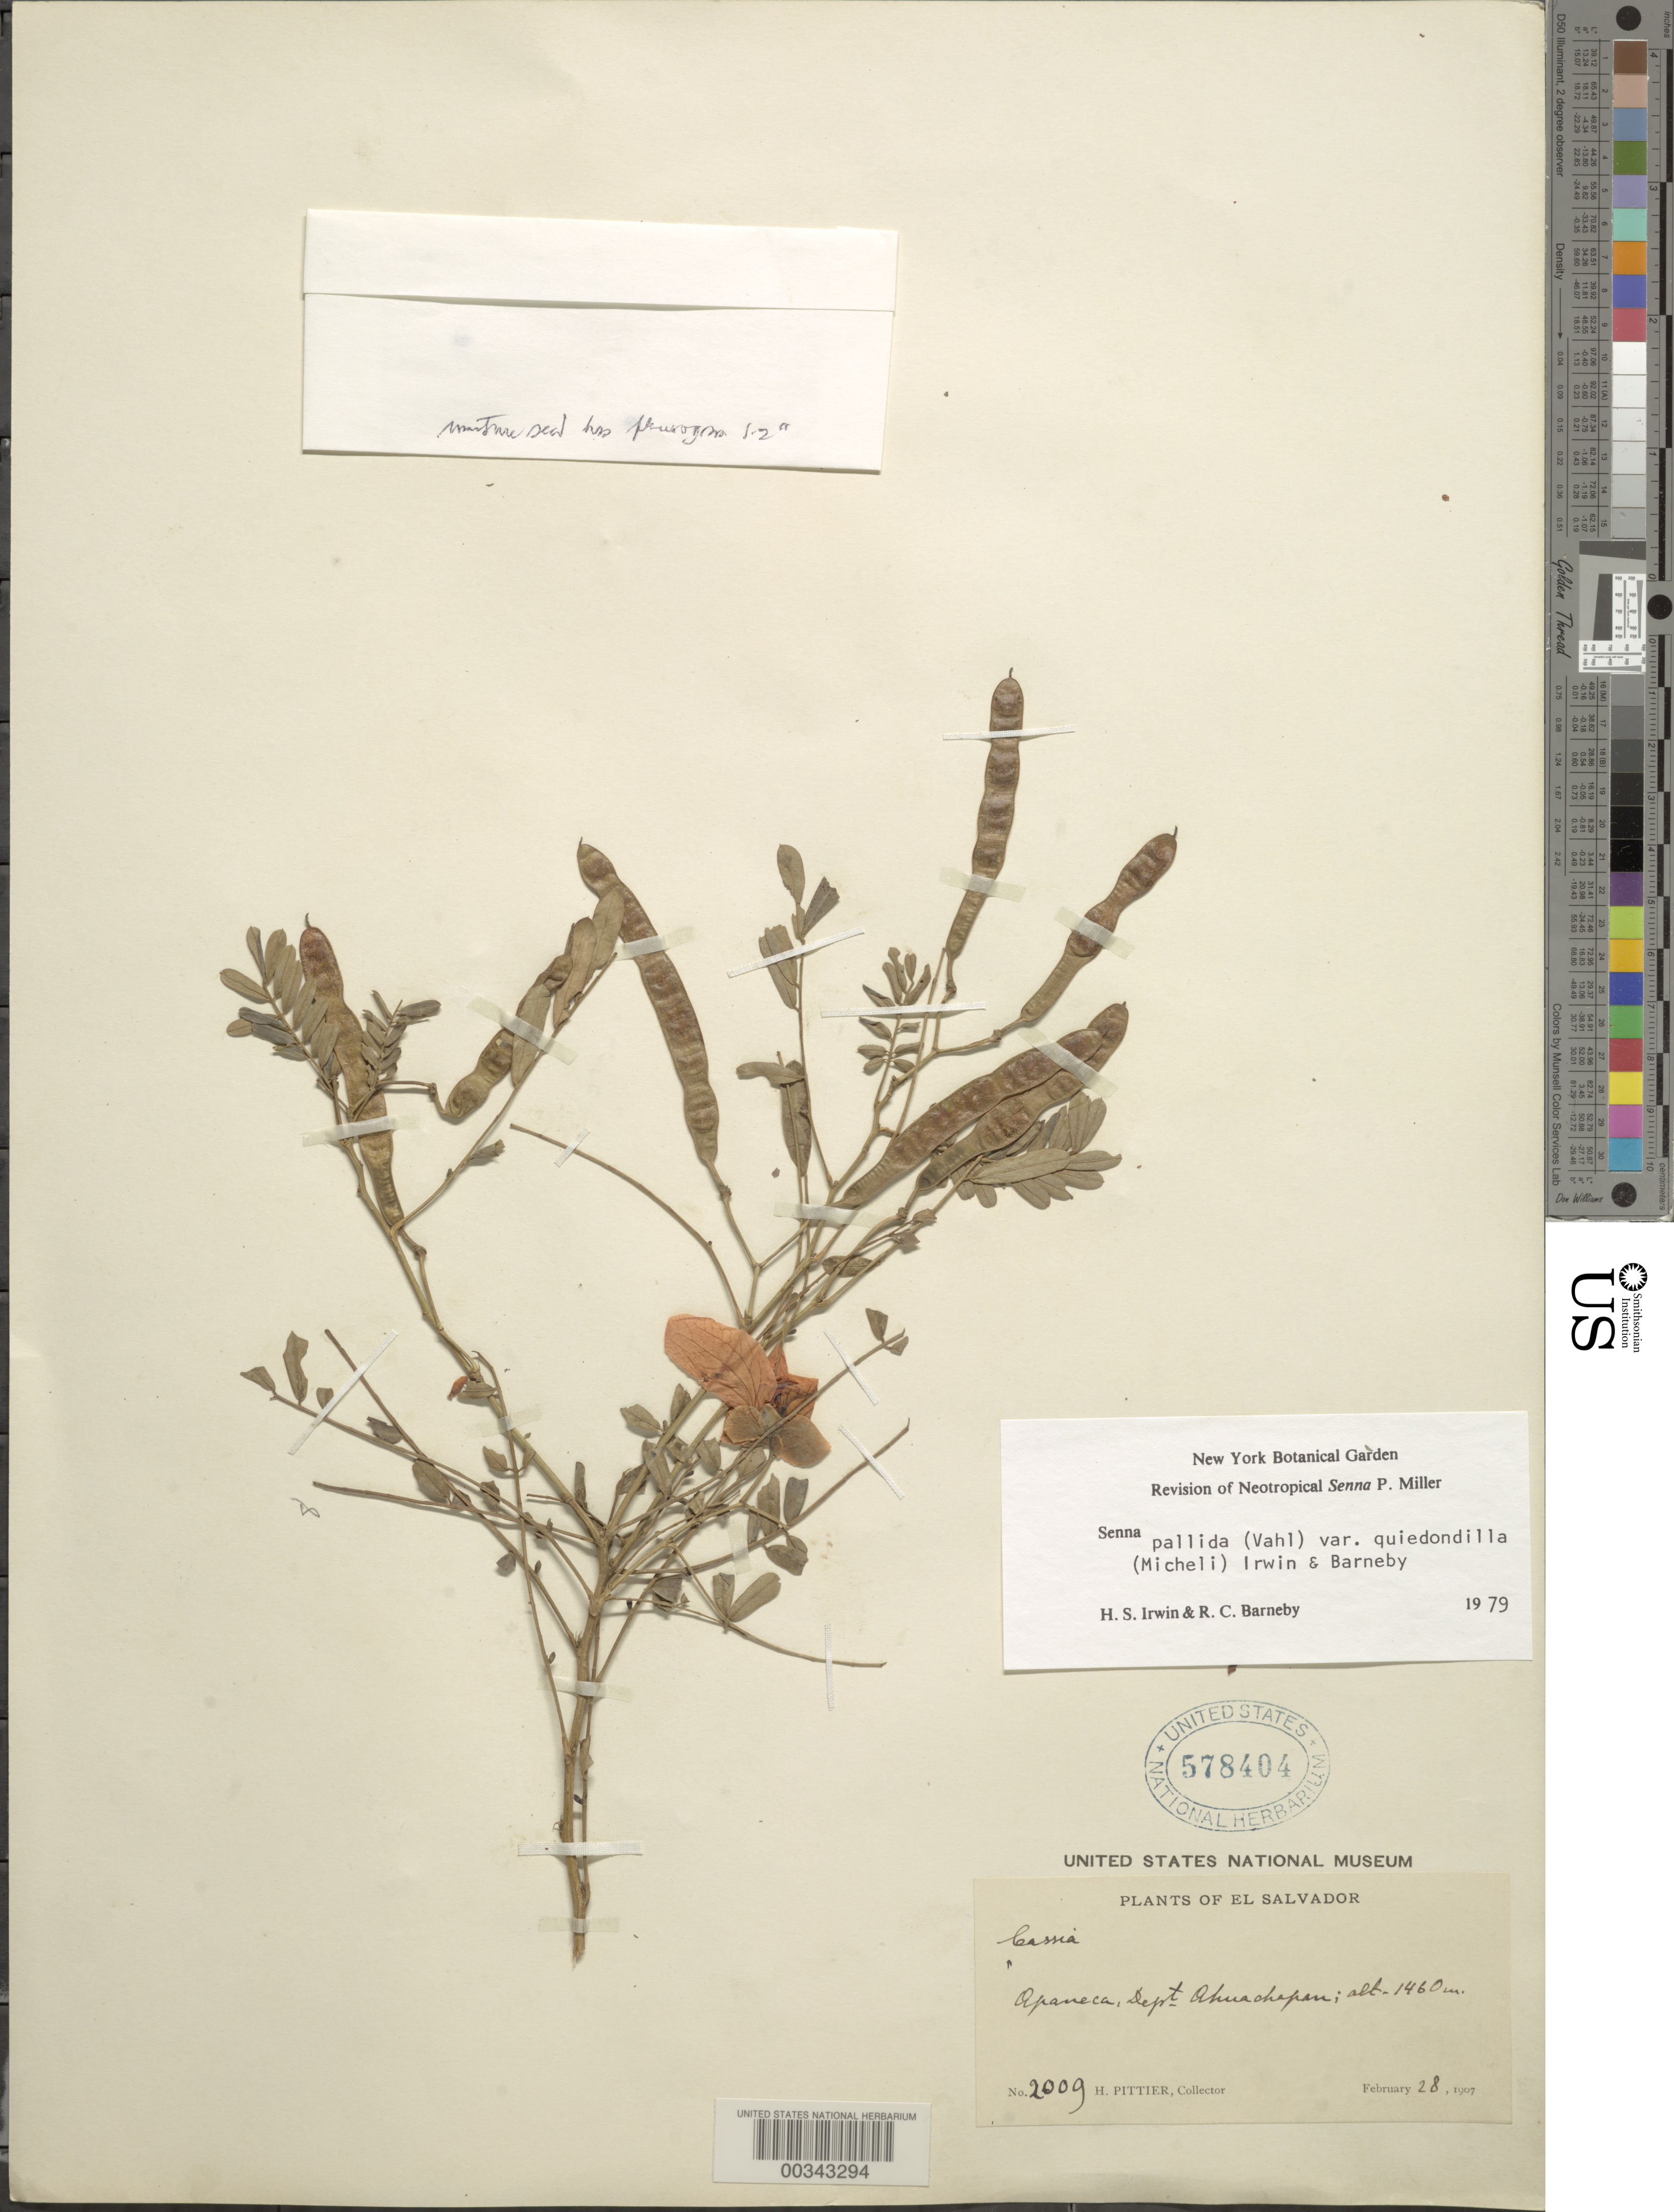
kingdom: Plantae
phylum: Tracheophyta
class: Magnoliopsida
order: Fabales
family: Fabaceae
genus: Senna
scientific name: Senna pallida var. quiedondilla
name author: (Micheli) H.S. Irwin & Barneby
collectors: H. F. Pittier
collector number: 2009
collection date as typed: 28 Feb 1907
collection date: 1907-02-28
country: El Salvador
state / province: Ahuachapán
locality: Apaneca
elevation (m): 1460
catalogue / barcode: US 578404